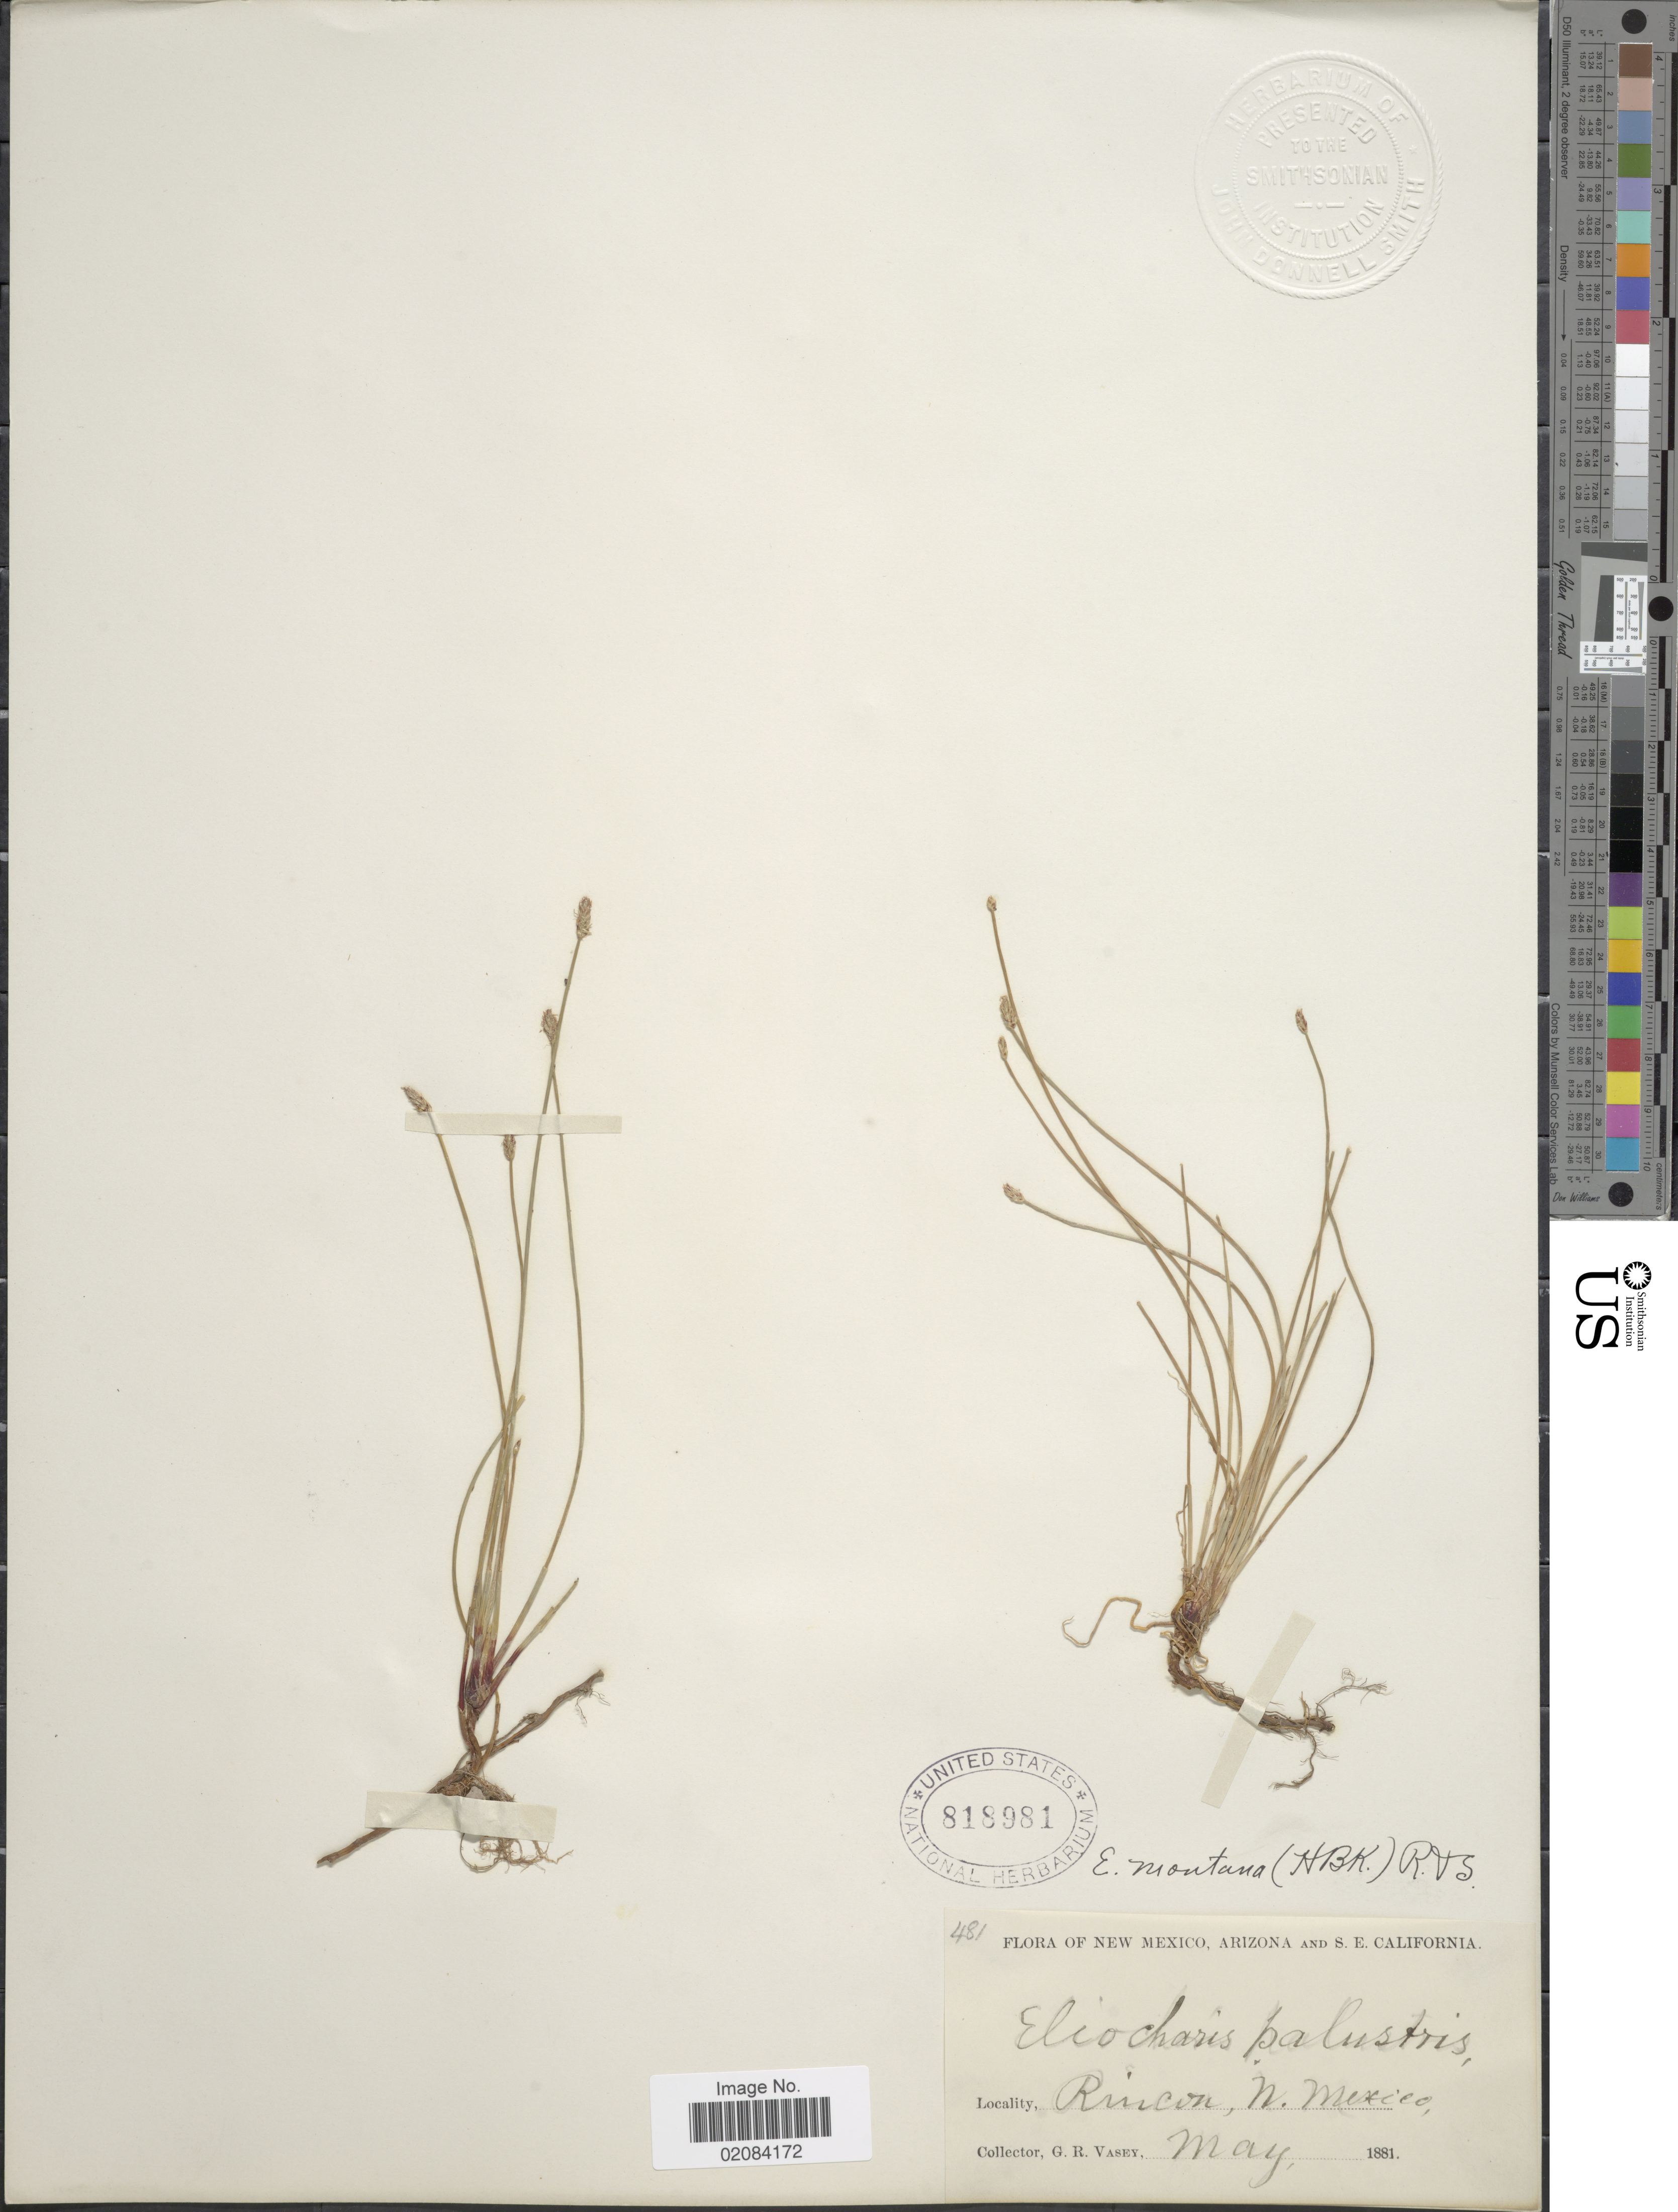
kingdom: Plantae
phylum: Tracheophyta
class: Liliopsida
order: Poales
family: Cyperaceae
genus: Eleocharis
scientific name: Eleocharis erythropoda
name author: Steud.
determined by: Smith, S. G.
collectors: G. R. Vasey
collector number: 481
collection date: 1881-05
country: United States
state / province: New Mexico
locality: Rincon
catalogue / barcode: US 818981